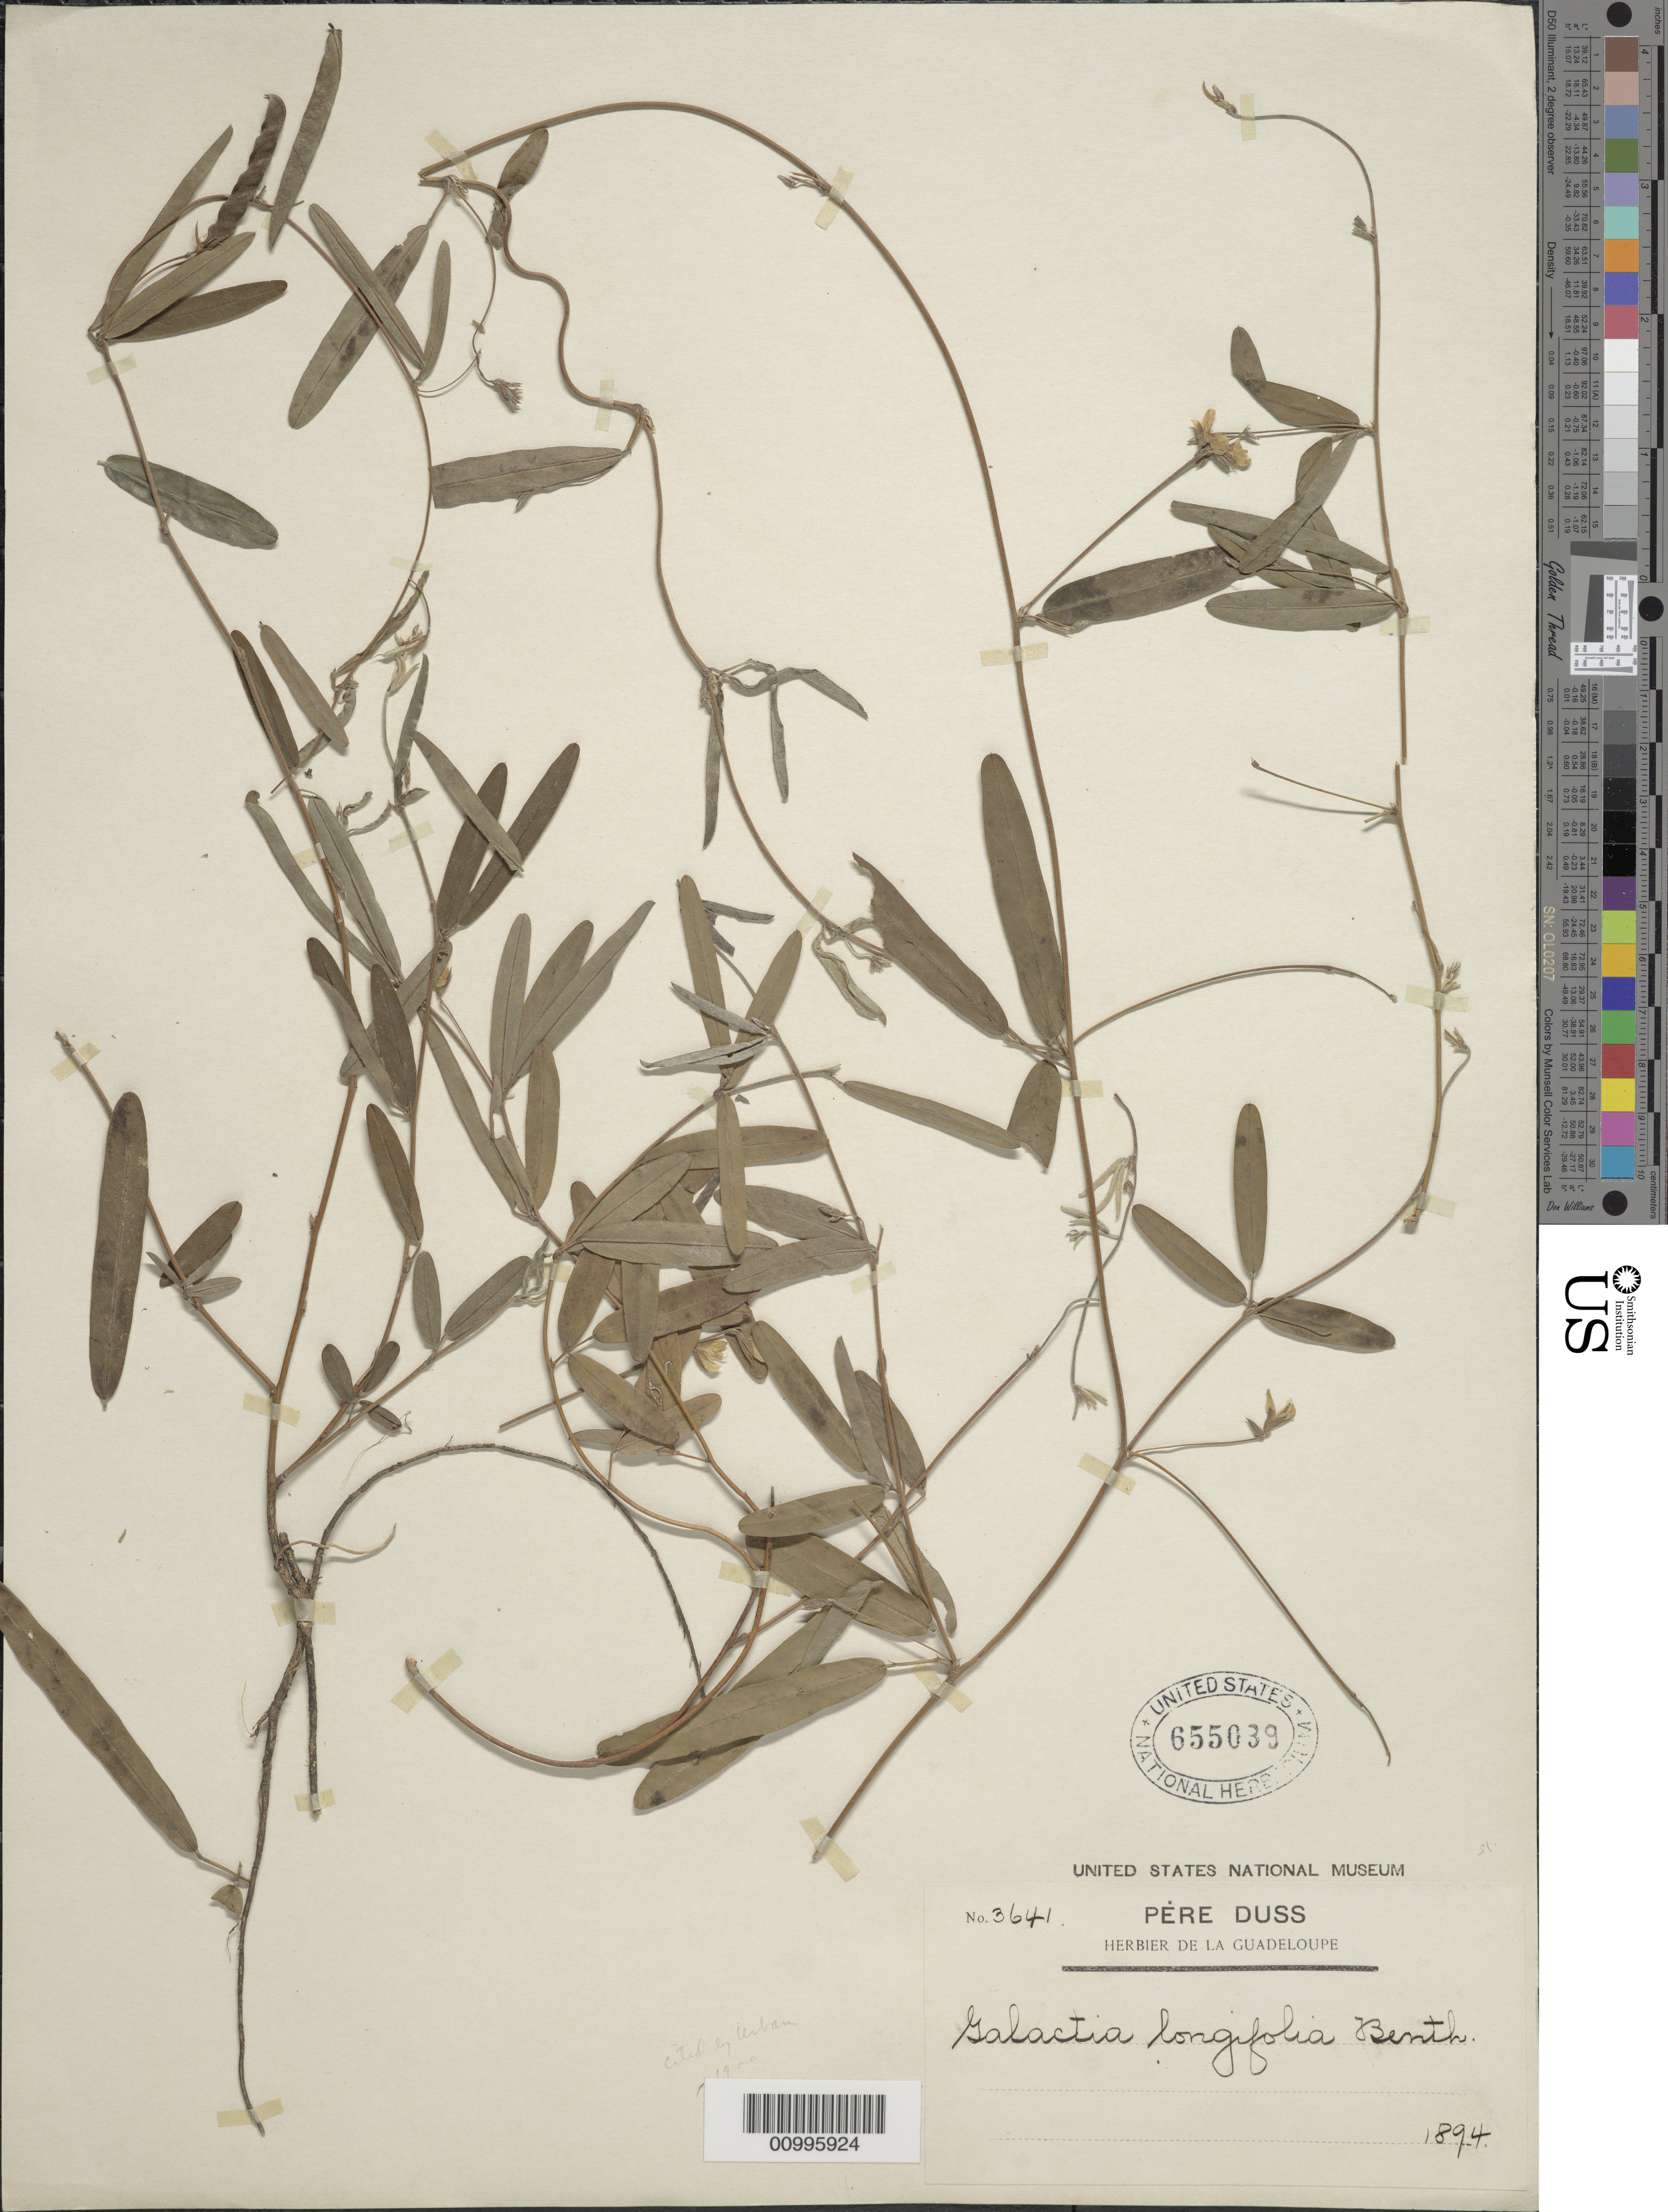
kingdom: Plantae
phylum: Tracheophyta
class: Magnoliopsida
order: Fabales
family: Fabaceae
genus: Galactia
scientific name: Galactia longifolia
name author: (Jacq.) Benth.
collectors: Père Duss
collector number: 3641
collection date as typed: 1894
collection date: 1894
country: Guadeloupe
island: Basse Terre [Guadeloupe]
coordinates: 0 N, 0 E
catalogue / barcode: US 655039